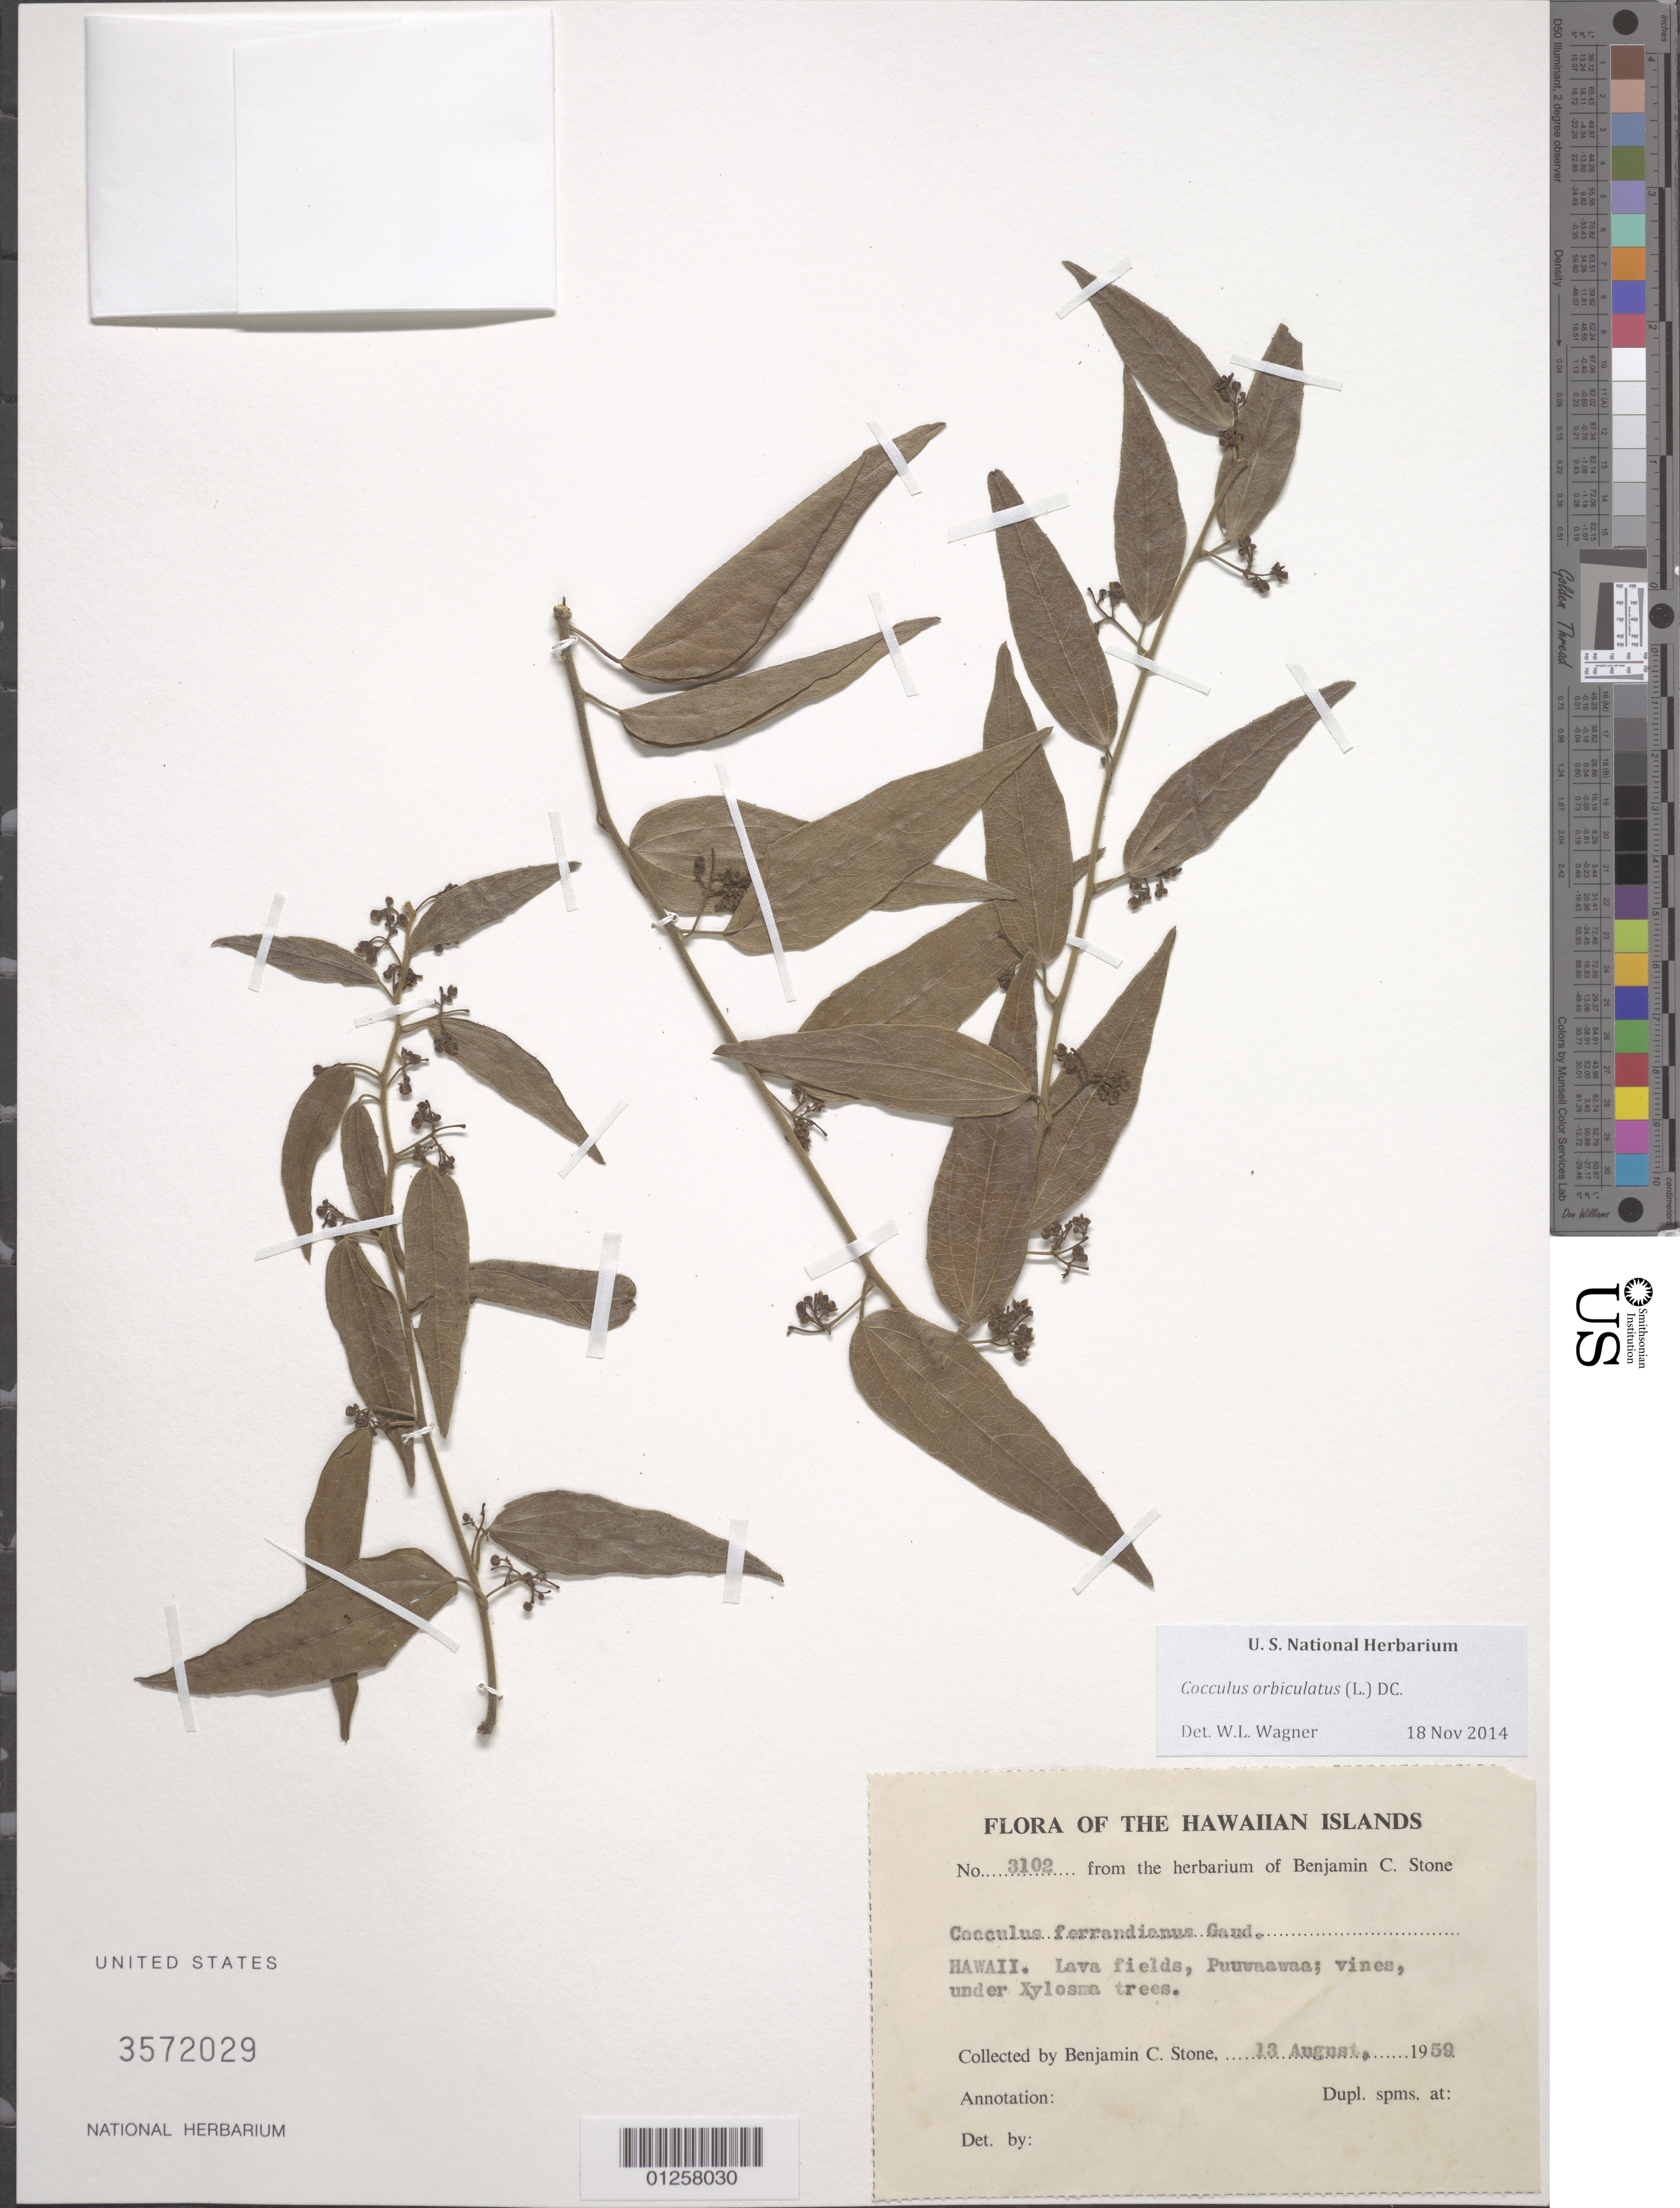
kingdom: Plantae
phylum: Tracheophyta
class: Magnoliopsida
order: Ranunculales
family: Menispermaceae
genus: Cocculus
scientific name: Cocculus orbiculatus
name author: (L.) DC.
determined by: Wagner, W. L., (BOT), Smithsonian Institution - National Museum of Natural History (UNITED STATES)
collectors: B. C. Stone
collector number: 3102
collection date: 1959-08-13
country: United States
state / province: Hawaii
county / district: Hawaii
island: Hawaii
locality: Lava fields, Puuwaawaa.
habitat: Lava fields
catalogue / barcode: US 3572029